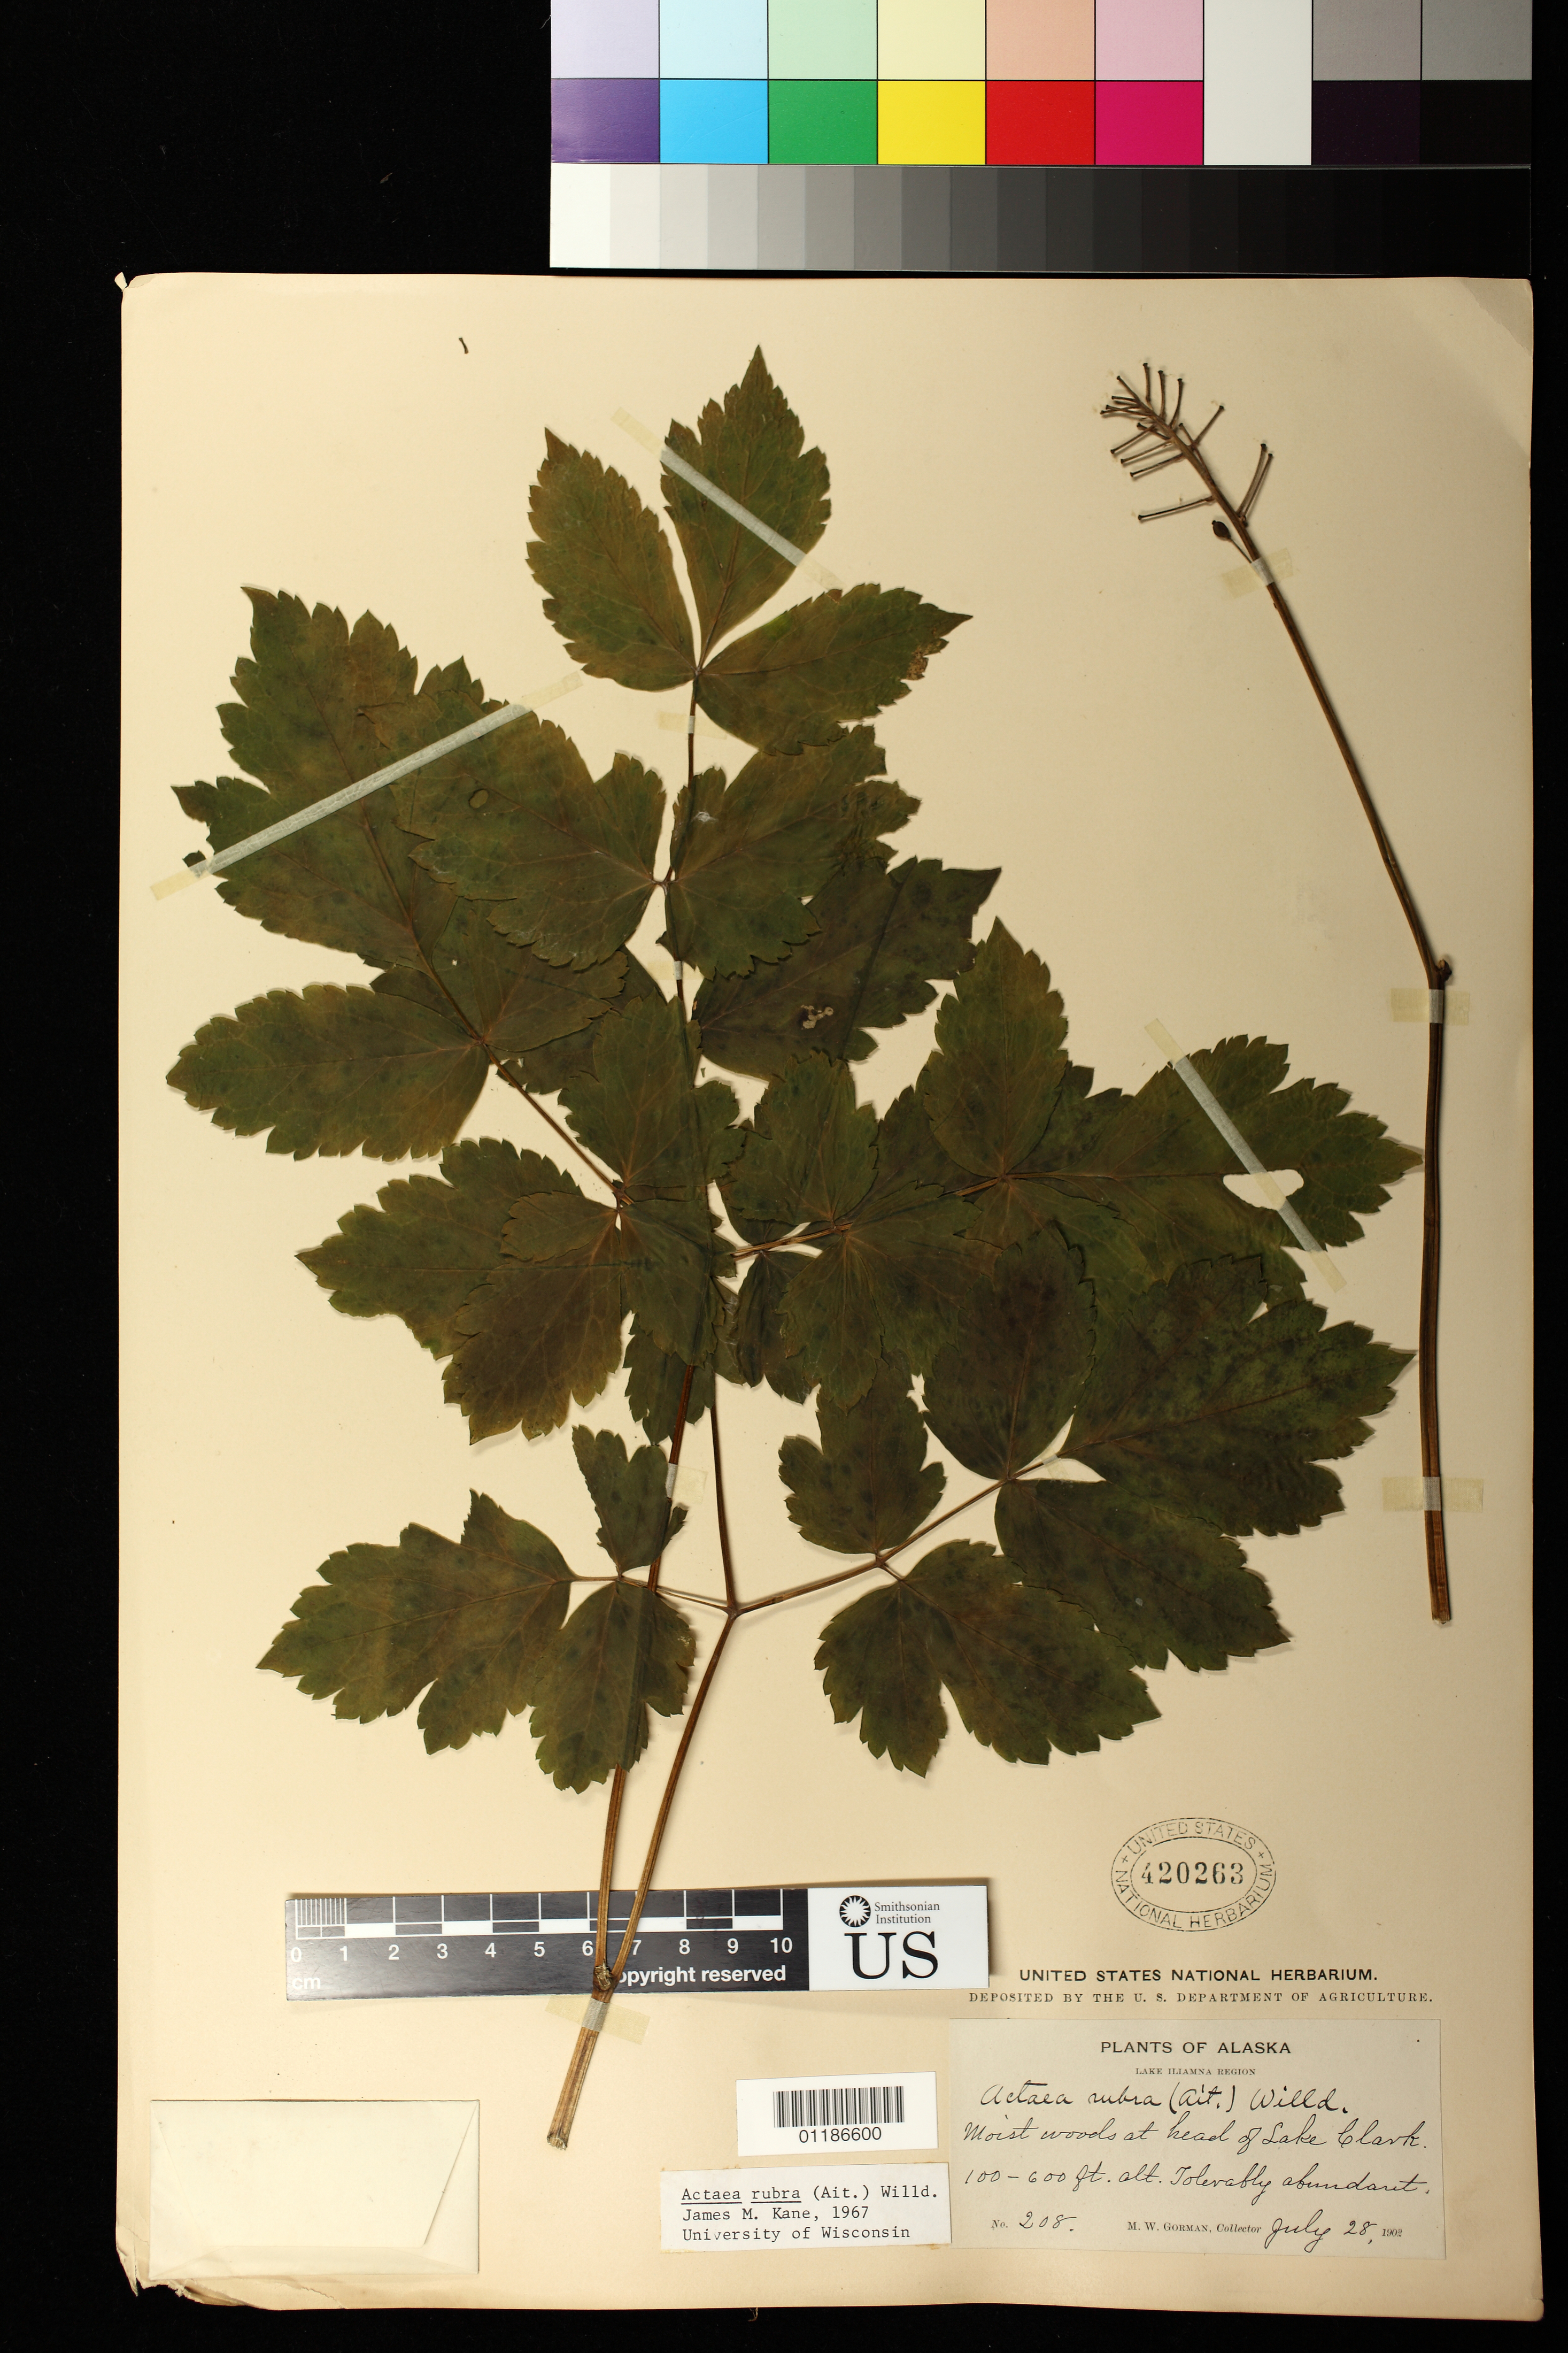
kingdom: Plantae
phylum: Tracheophyta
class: Magnoliopsida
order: Ranunculales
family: Ranunculaceae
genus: Actaea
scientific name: Actaea rubra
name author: (Aiton) Willd.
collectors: M. W. Gorman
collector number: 208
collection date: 1902-07-28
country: United States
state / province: Alaska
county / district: Lake and Peninsula Borough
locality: Moist woods at head of Lake Clark.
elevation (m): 30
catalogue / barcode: US 420263